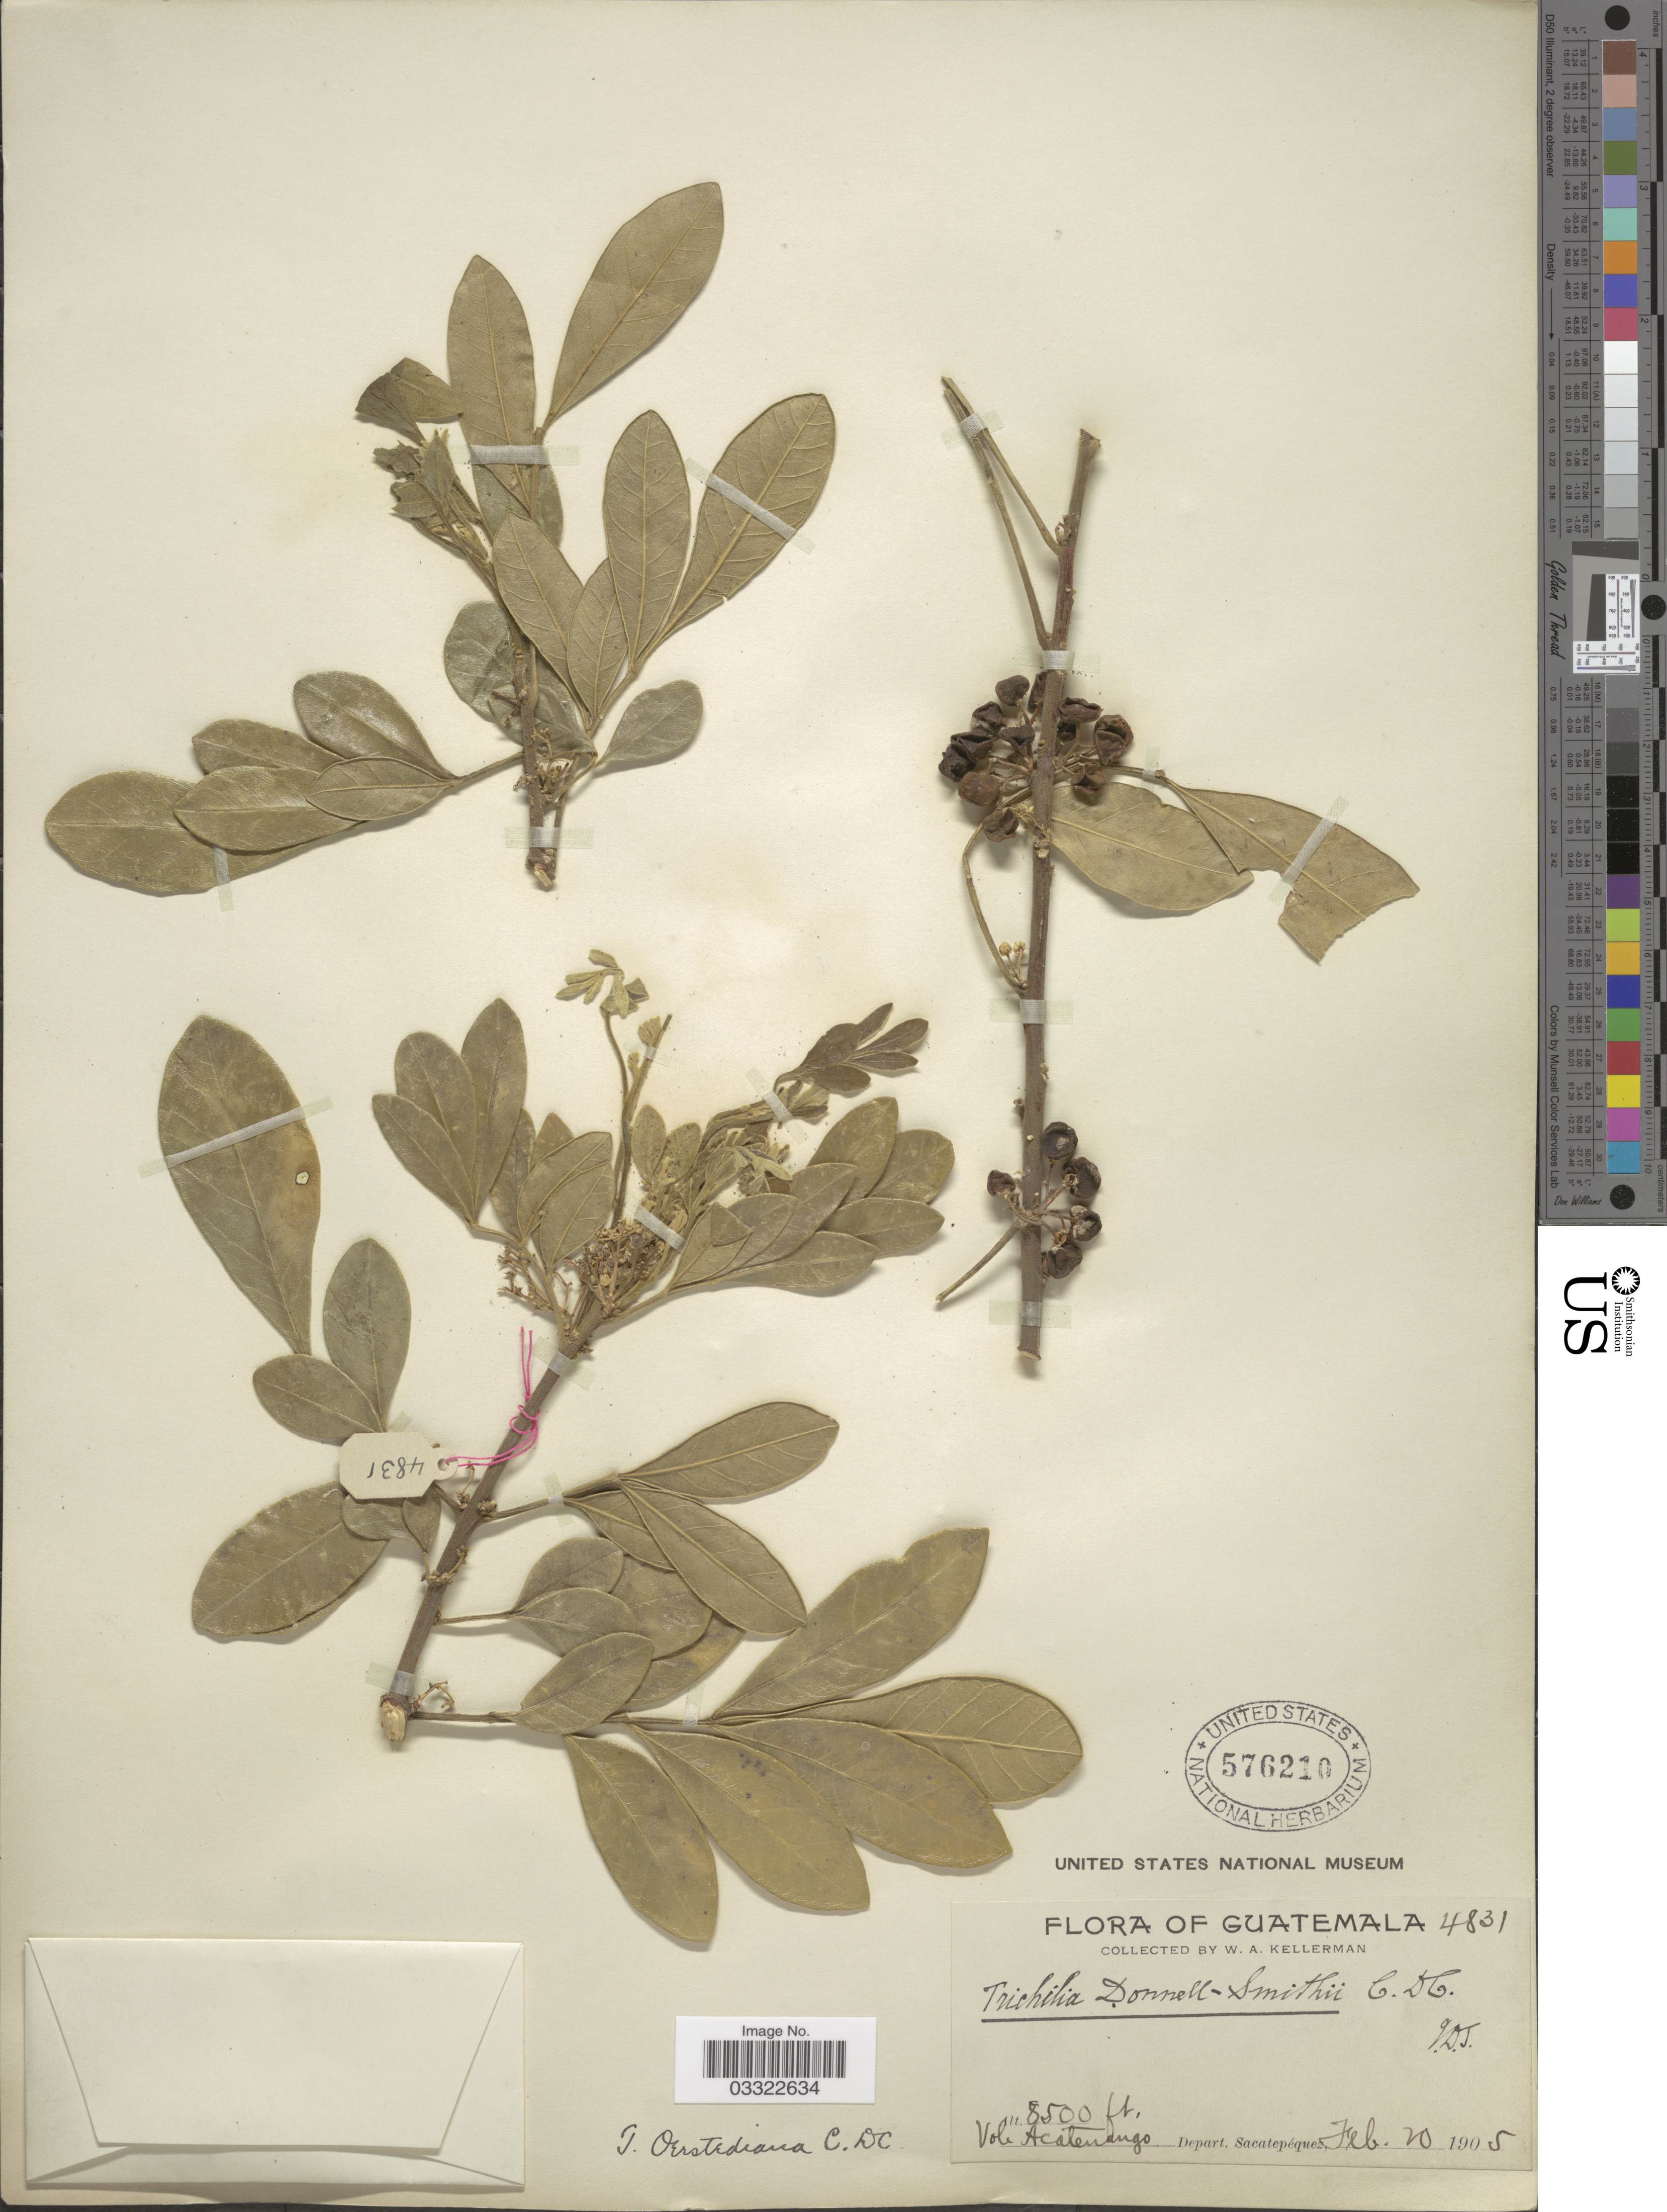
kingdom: Plantae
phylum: Tracheophyta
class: Magnoliopsida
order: Sapindales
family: Meliaceae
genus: Trichilia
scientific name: Trichilia oerstediana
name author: C. DC.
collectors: W. Kellerman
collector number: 4831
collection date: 1905-02-20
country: Guatemala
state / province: Sacatepéquez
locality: Vol Acatenango. Depart. Sacatepéquez.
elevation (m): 2591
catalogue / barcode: US 576210